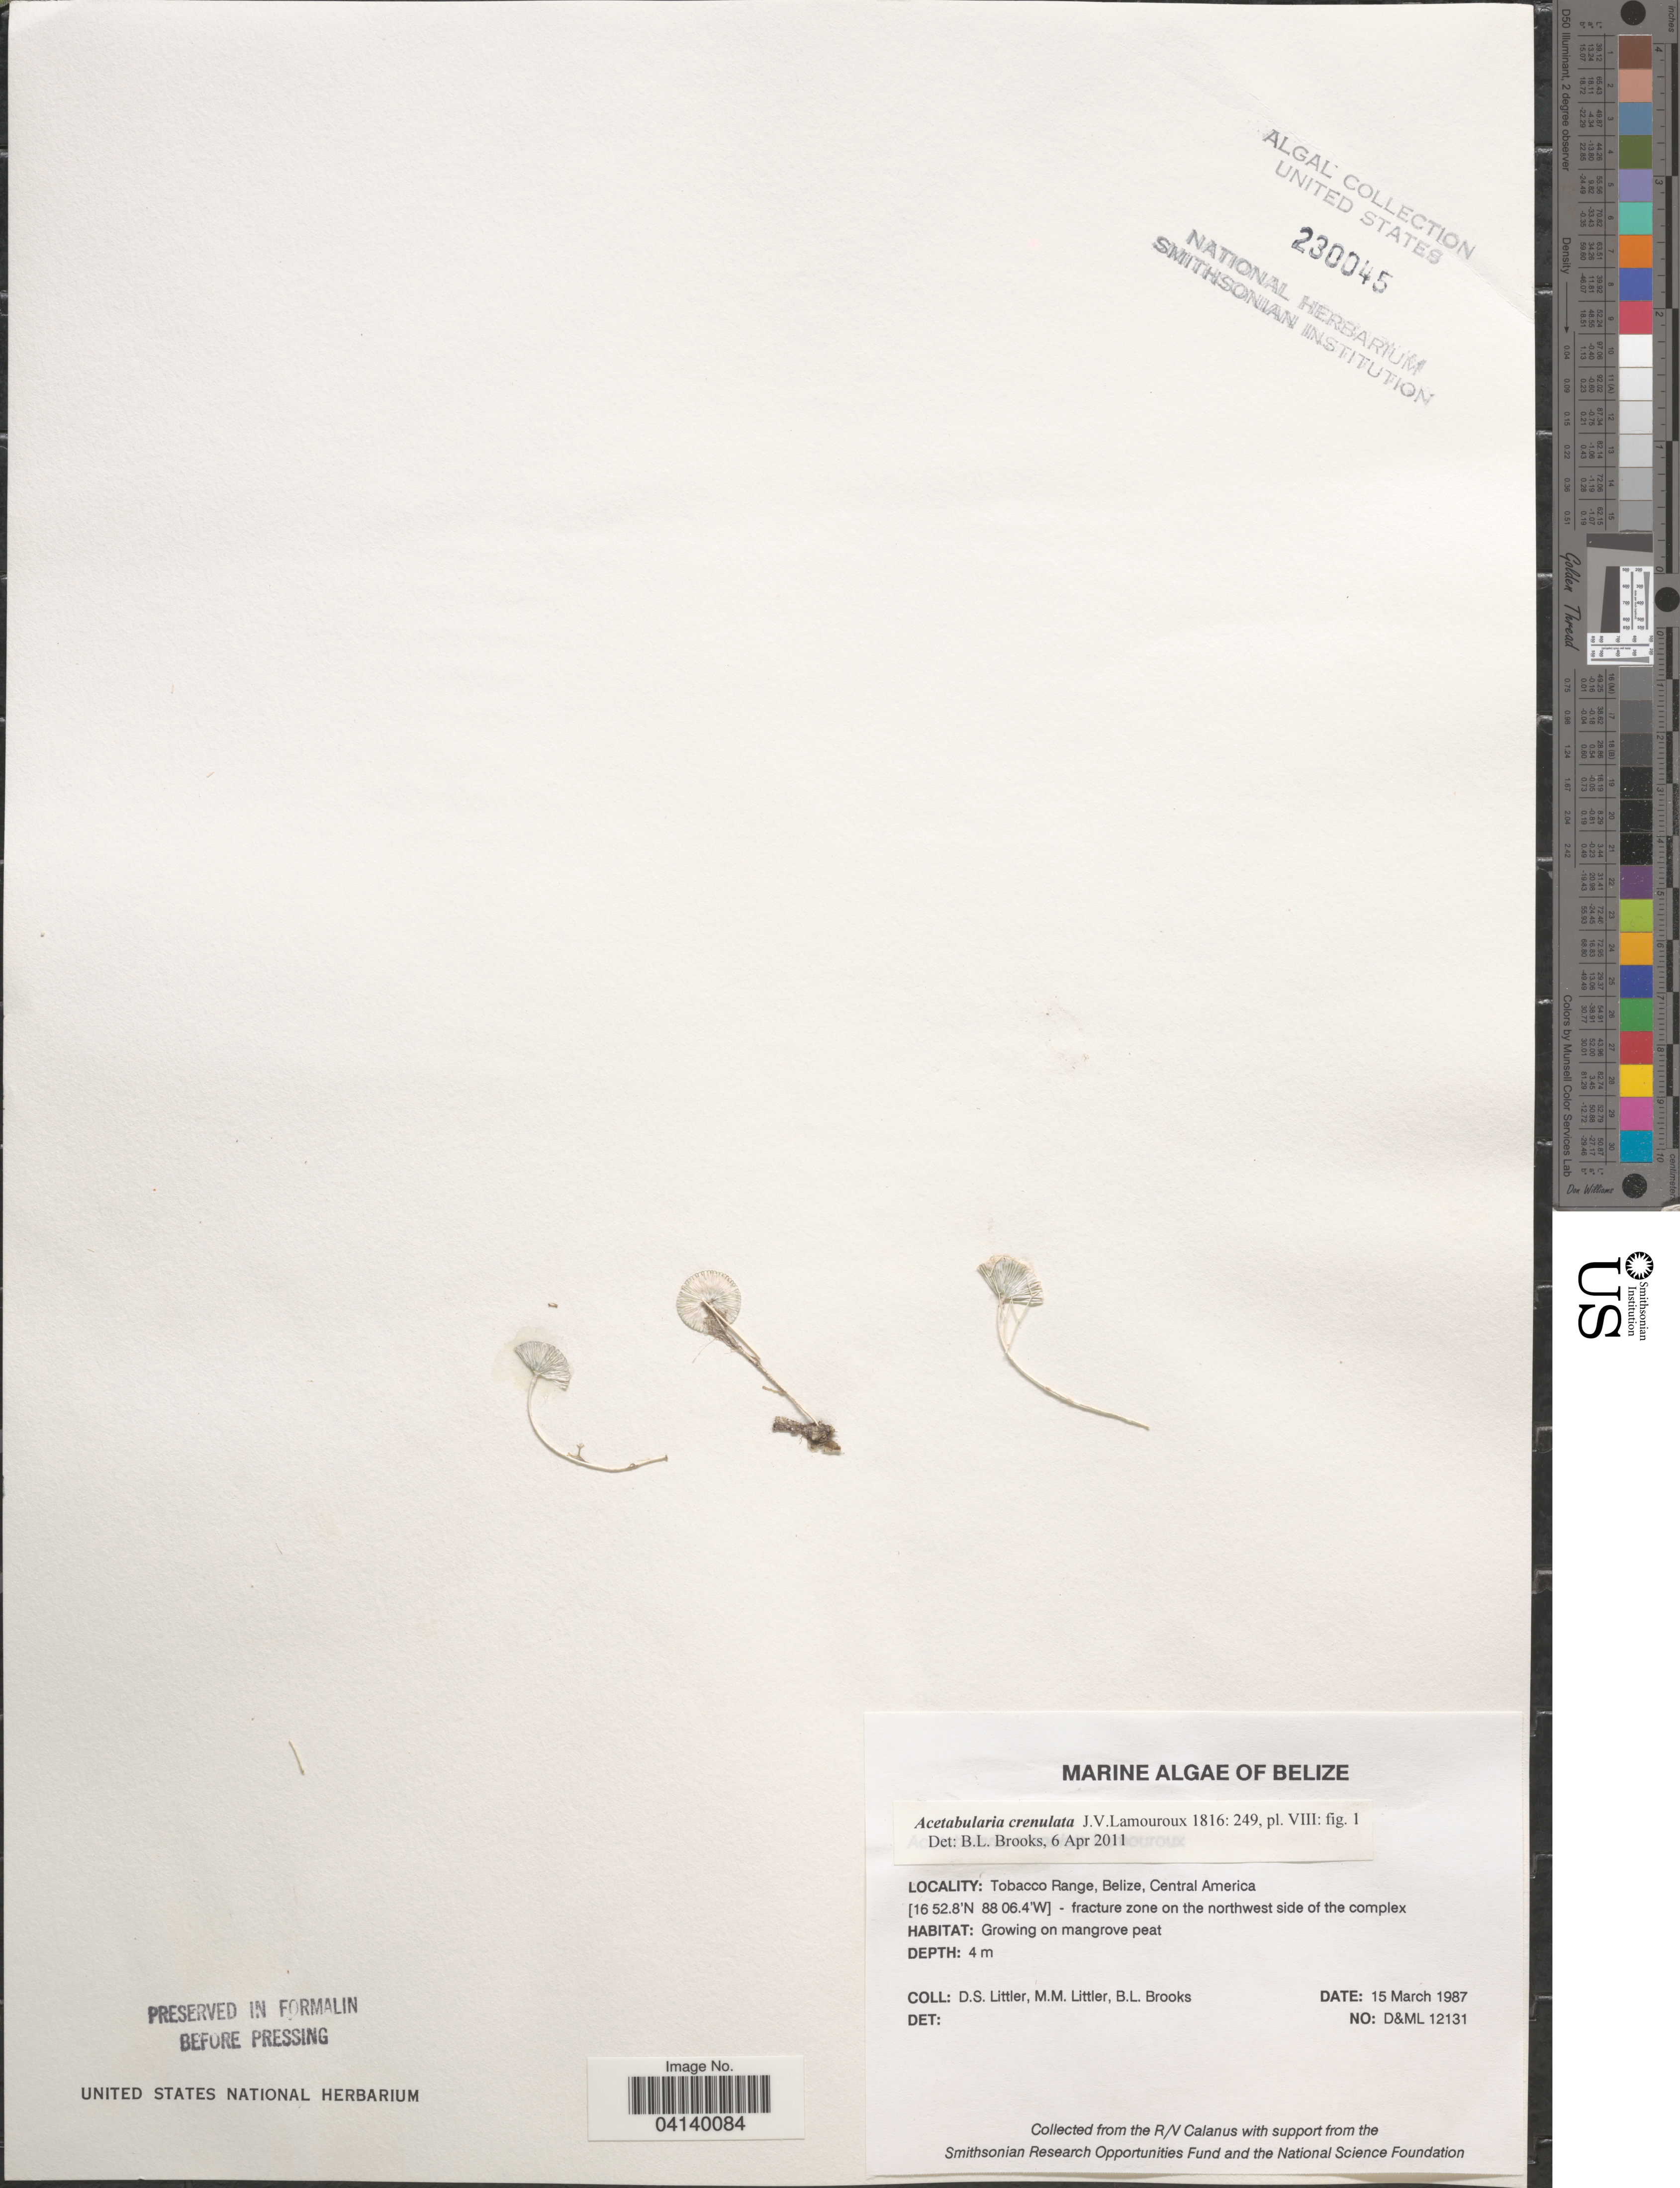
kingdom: Plantae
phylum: Chlorophyta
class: Ulvophyceae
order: Dasycladales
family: Polyphysaceae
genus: Acetabularia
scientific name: Acetabularia acetabulum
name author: J.V.Lamouroux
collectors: D. S. Littler & B. Brooks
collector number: D&ML12131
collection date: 1987-03-15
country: Belize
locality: Tobacco Range - fracture zone on the northwest side of the complex.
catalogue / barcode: US 230045